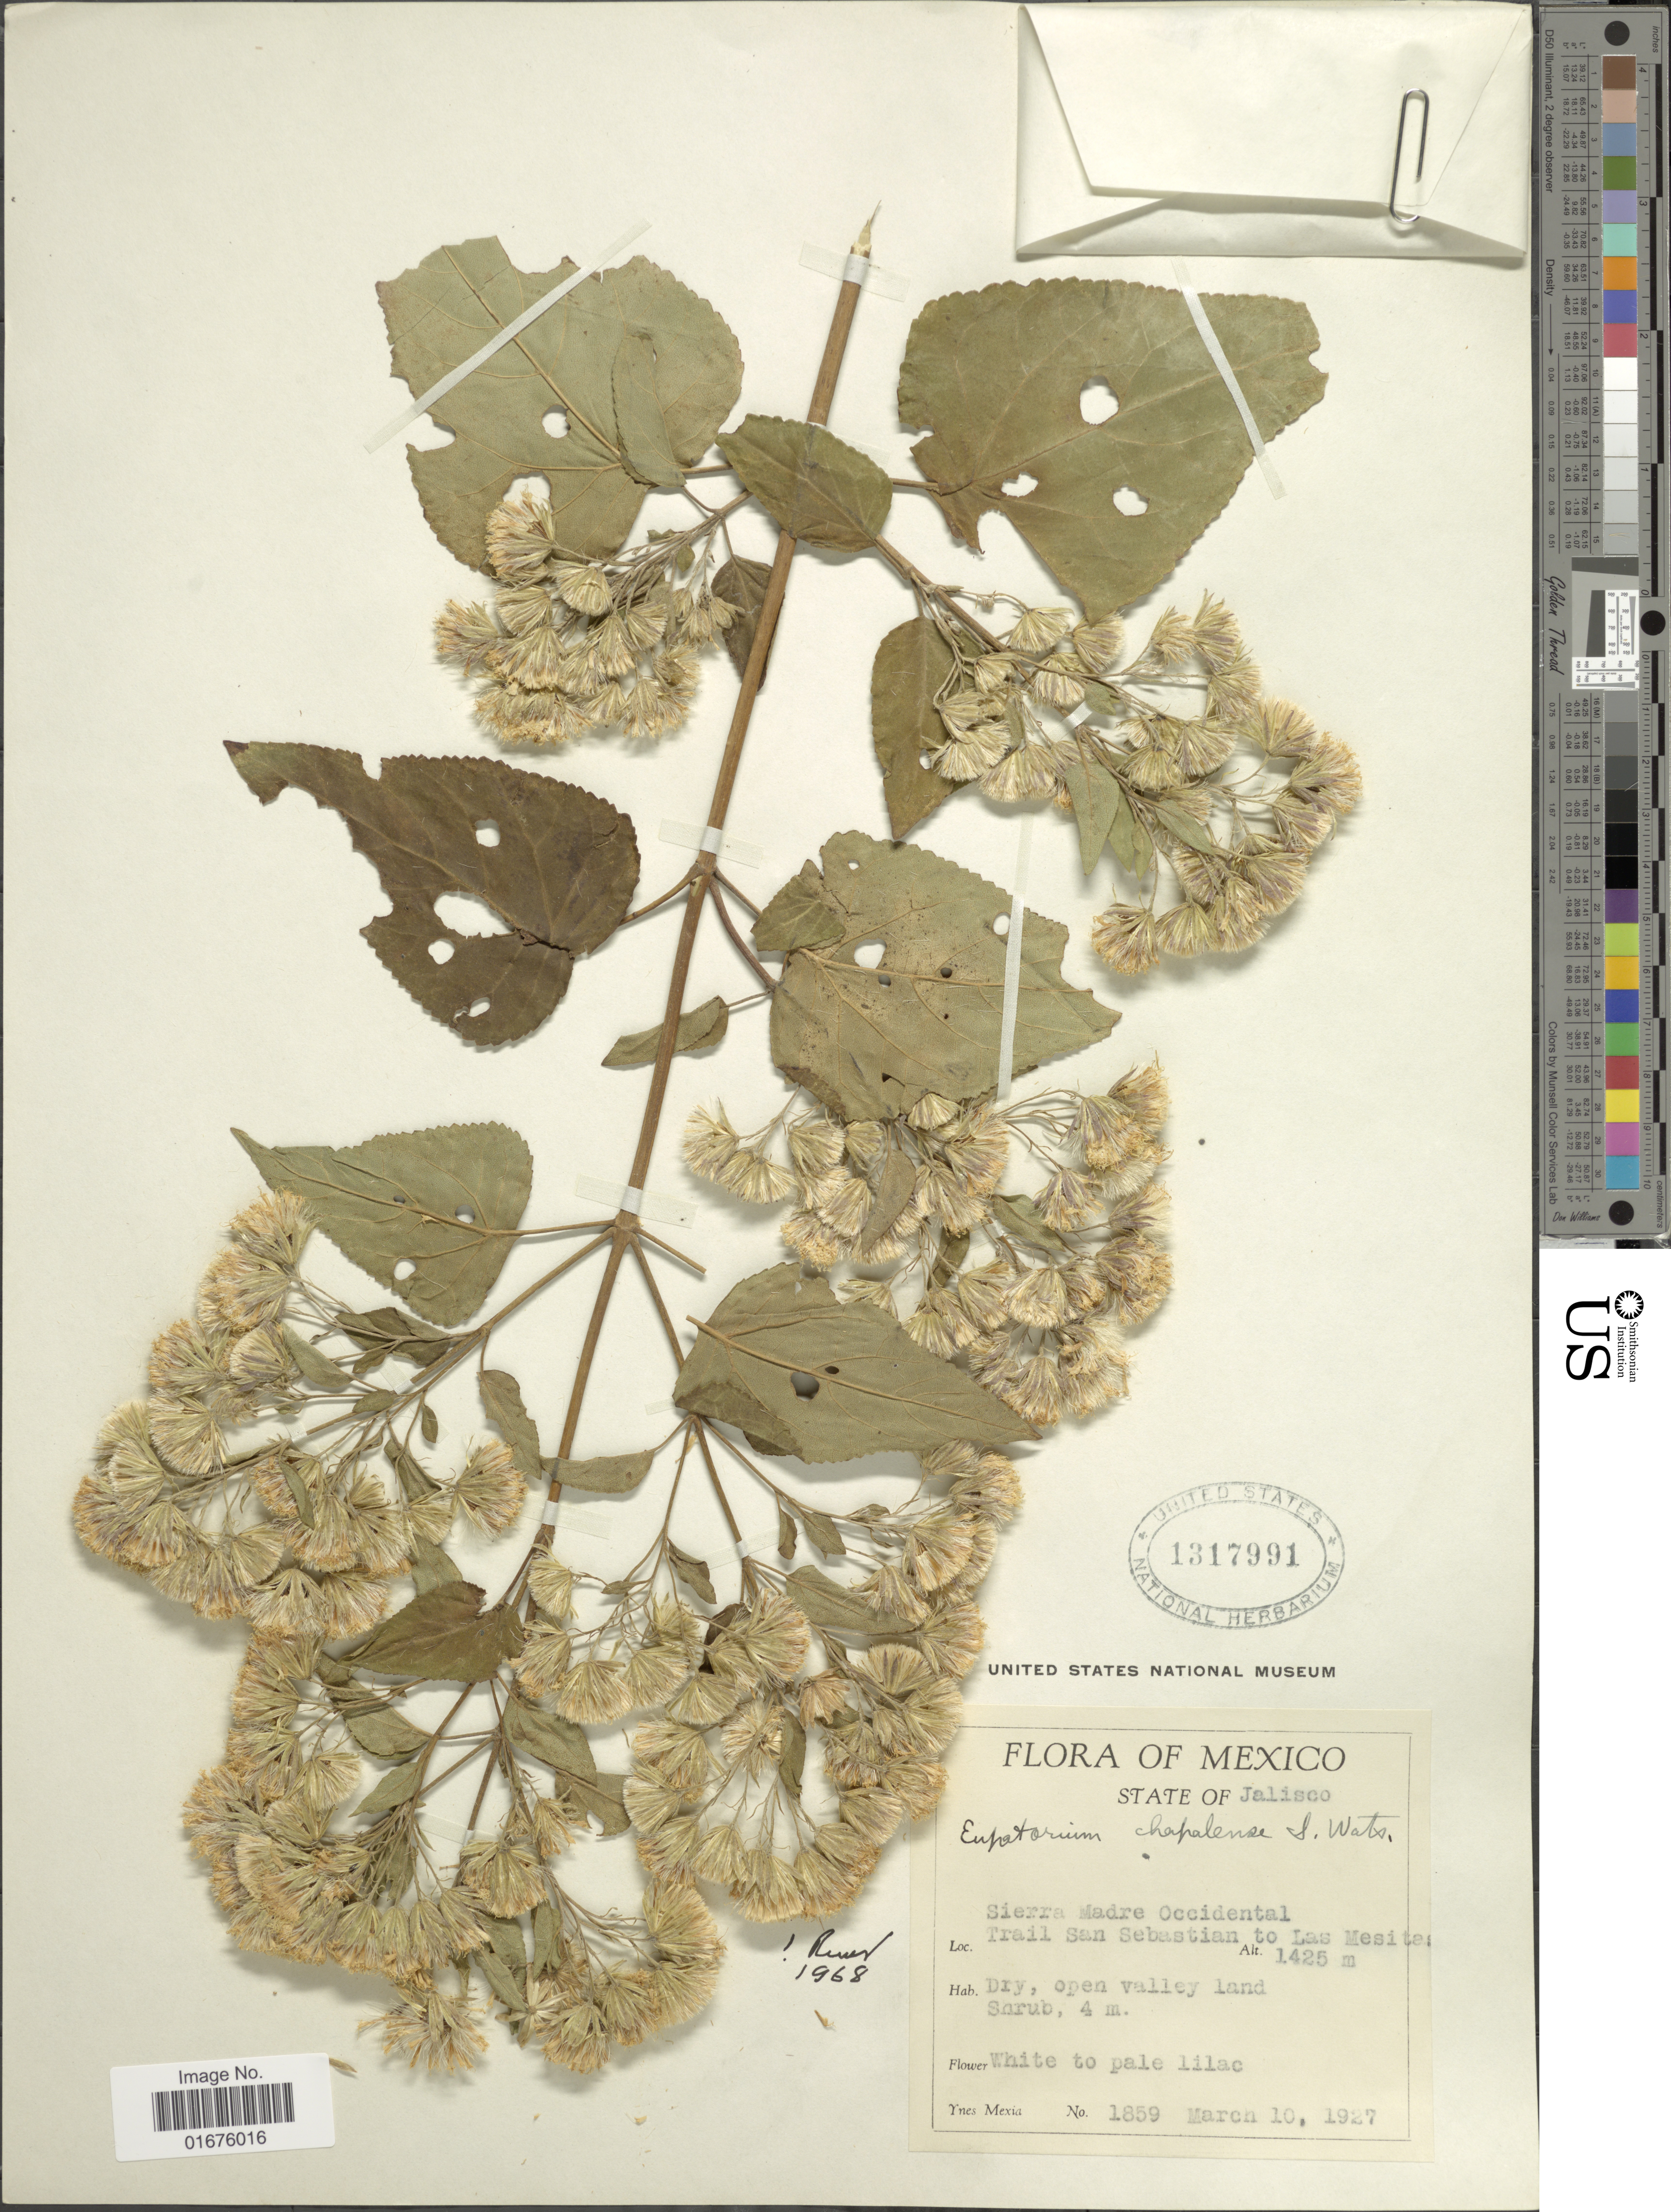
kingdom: Plantae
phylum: Tracheophyta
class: Magnoliopsida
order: Asterales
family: Asteraceae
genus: Ageratina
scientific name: Ageratina lasioneura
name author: (Hook. & Arn.) R.M. King & H. Rob.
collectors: Y. Mexia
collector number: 1859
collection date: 1927-03-10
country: Mexico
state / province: Jalisco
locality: Sierra Madre Occidental, Trail San Sebastian to Las Mesitas, dry open valley land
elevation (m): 1425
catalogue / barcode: US 1317991